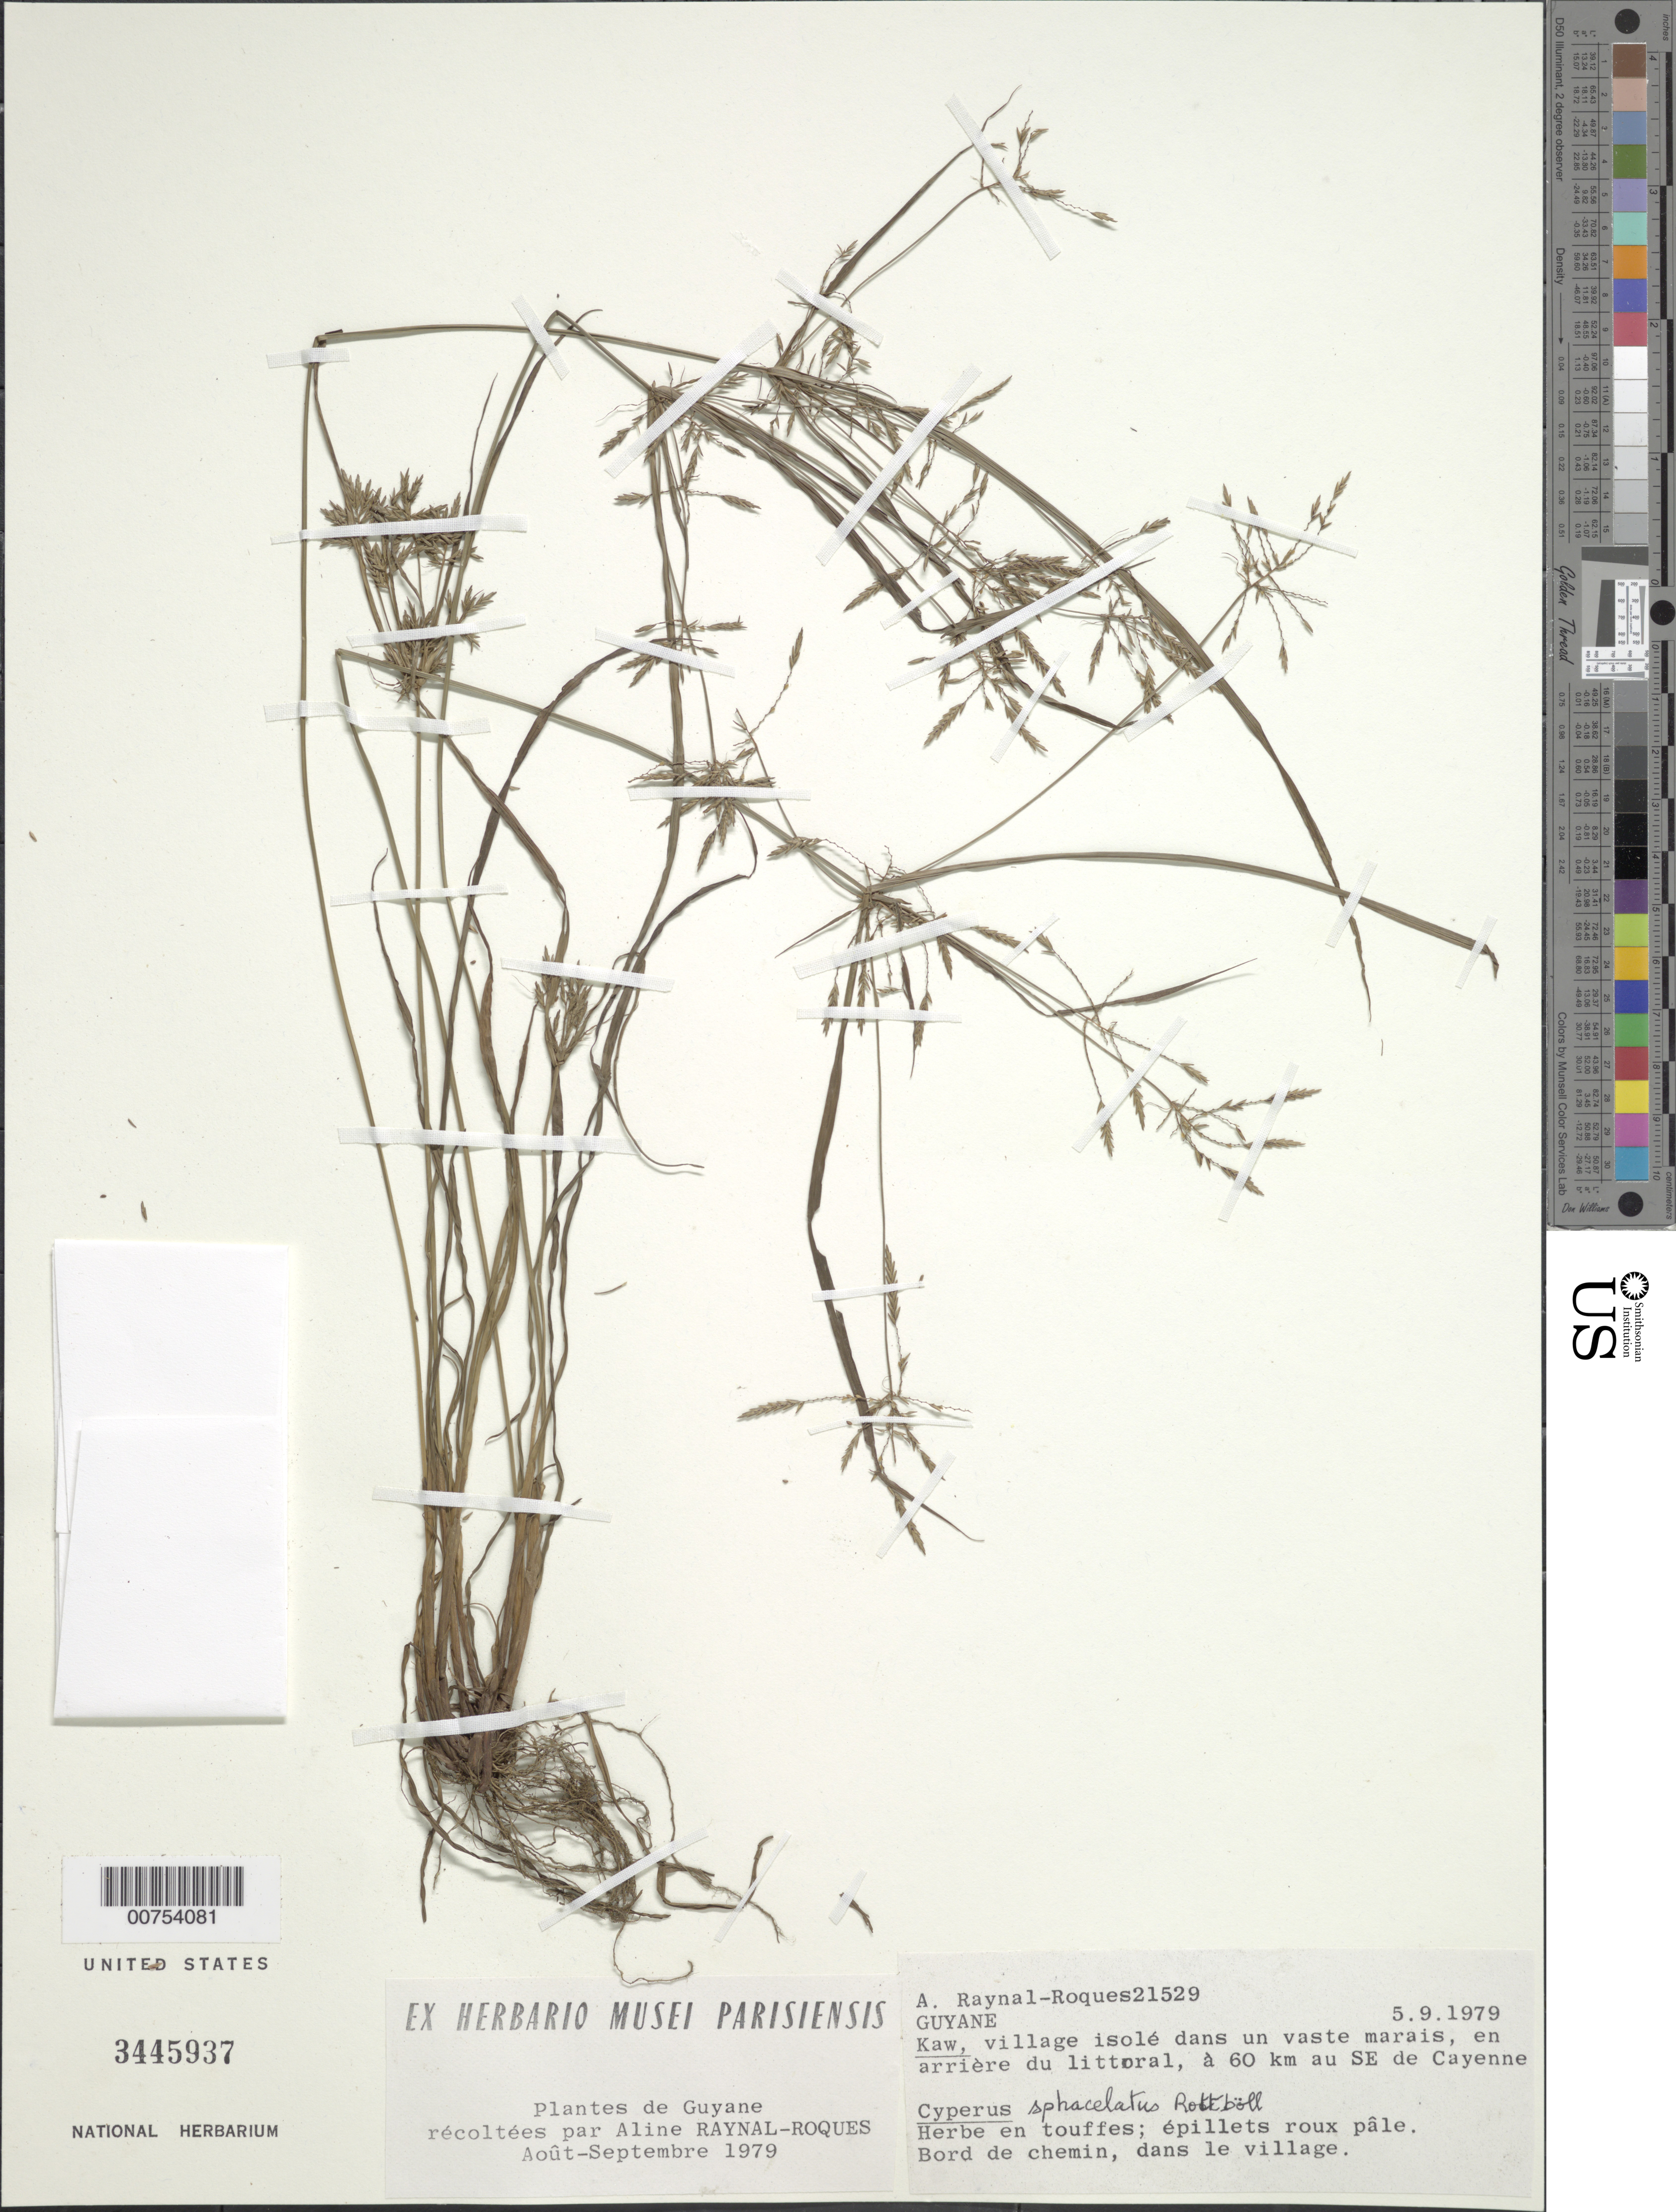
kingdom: Plantae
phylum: Tracheophyta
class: Liliopsida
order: Poales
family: Cyperaceae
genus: Cyperus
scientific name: Cyperus sphacelatus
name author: Rottb.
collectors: A. M. Raynal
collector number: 21529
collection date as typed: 5-Sep-79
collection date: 1979-09-05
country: French Guiana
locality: Kaw, 60 km SE of Cayenne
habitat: Dans un vaste marais; borde de chemin, dans le village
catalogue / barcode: US 3445937